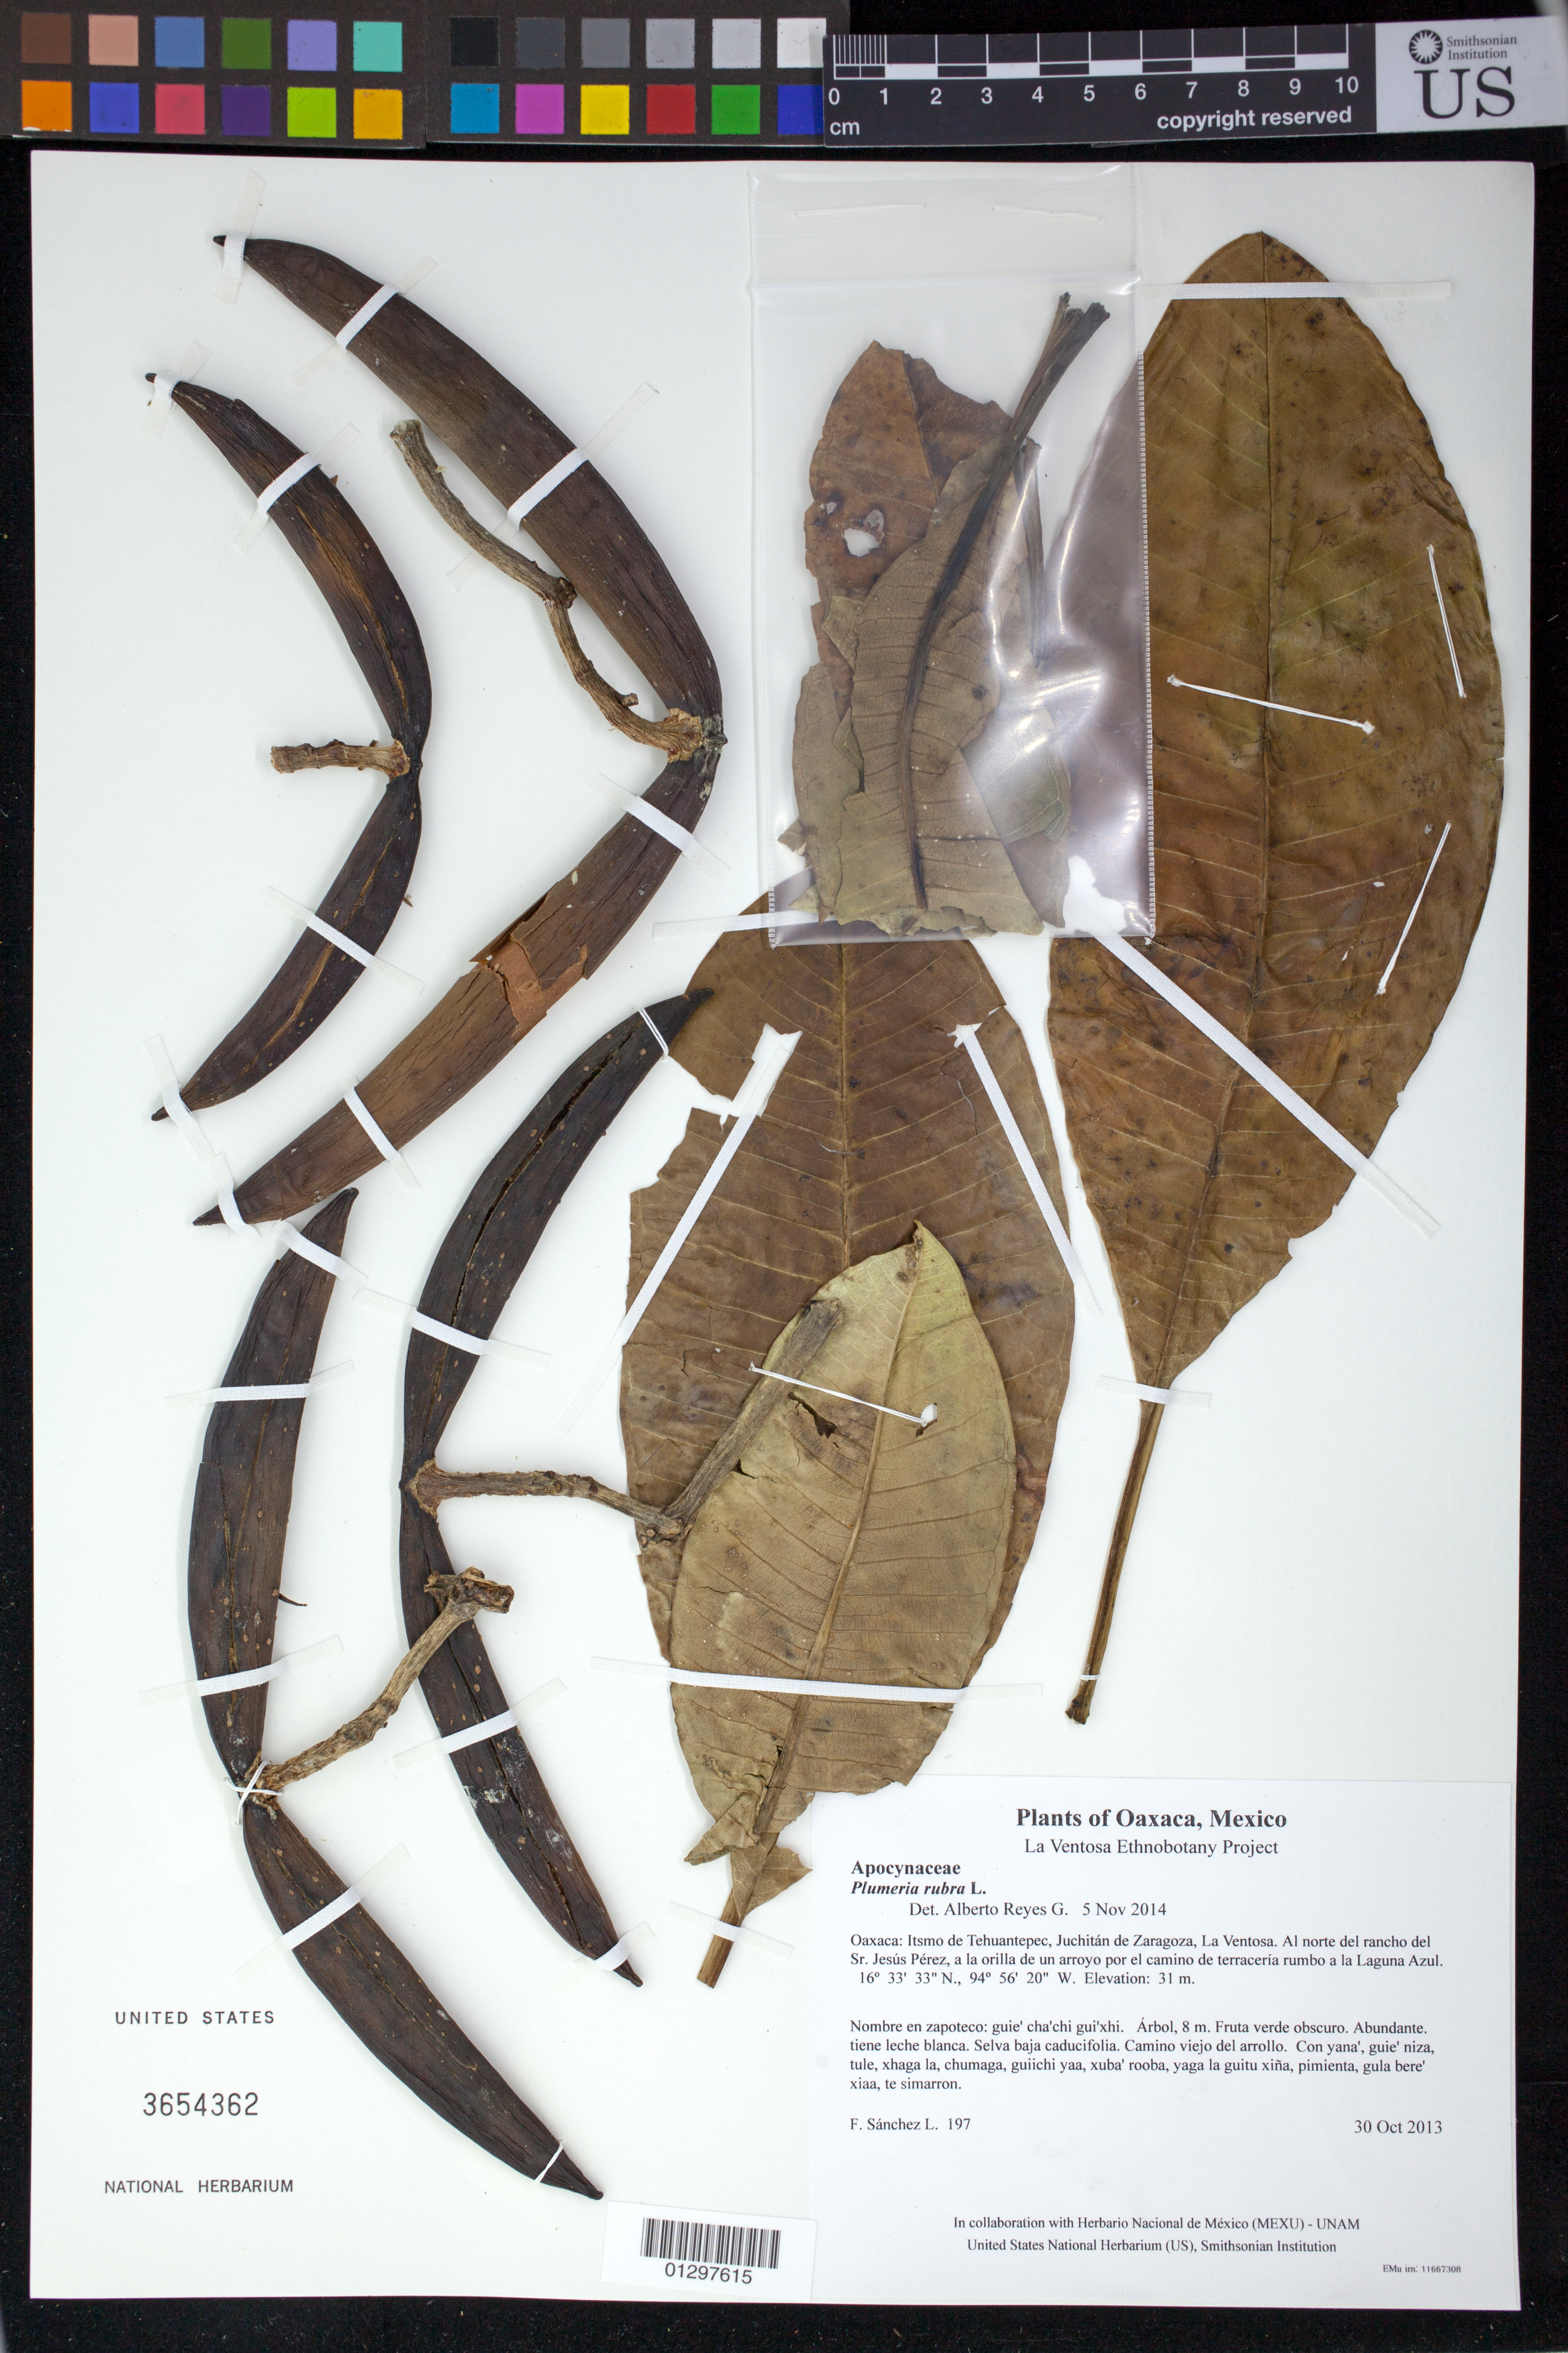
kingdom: Plantae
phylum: Tracheophyta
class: Magnoliopsida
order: Gentianales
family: Apocynaceae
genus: Plumeria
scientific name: Plumeria rubra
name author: L.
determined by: Reyes García, A.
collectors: F. Sánchez L.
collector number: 197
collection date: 2013-10-30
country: Mexico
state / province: Oaxaca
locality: Itsmo de Tehuantepec, Juchitán de Zaragoza, La Ventosa. Al norte del rancho del Sr. Jesús Pérez, a la orilla de un arroyo por el camino de terracería rumbo a la Laguna Azul.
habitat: Selva baja caducifolia. Camino viejo del arrollo.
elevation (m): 31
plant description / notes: MEXU, US; Yaga. 8 m. Cuaananaxhi naga' nacahui. Stale.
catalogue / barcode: US 3654362